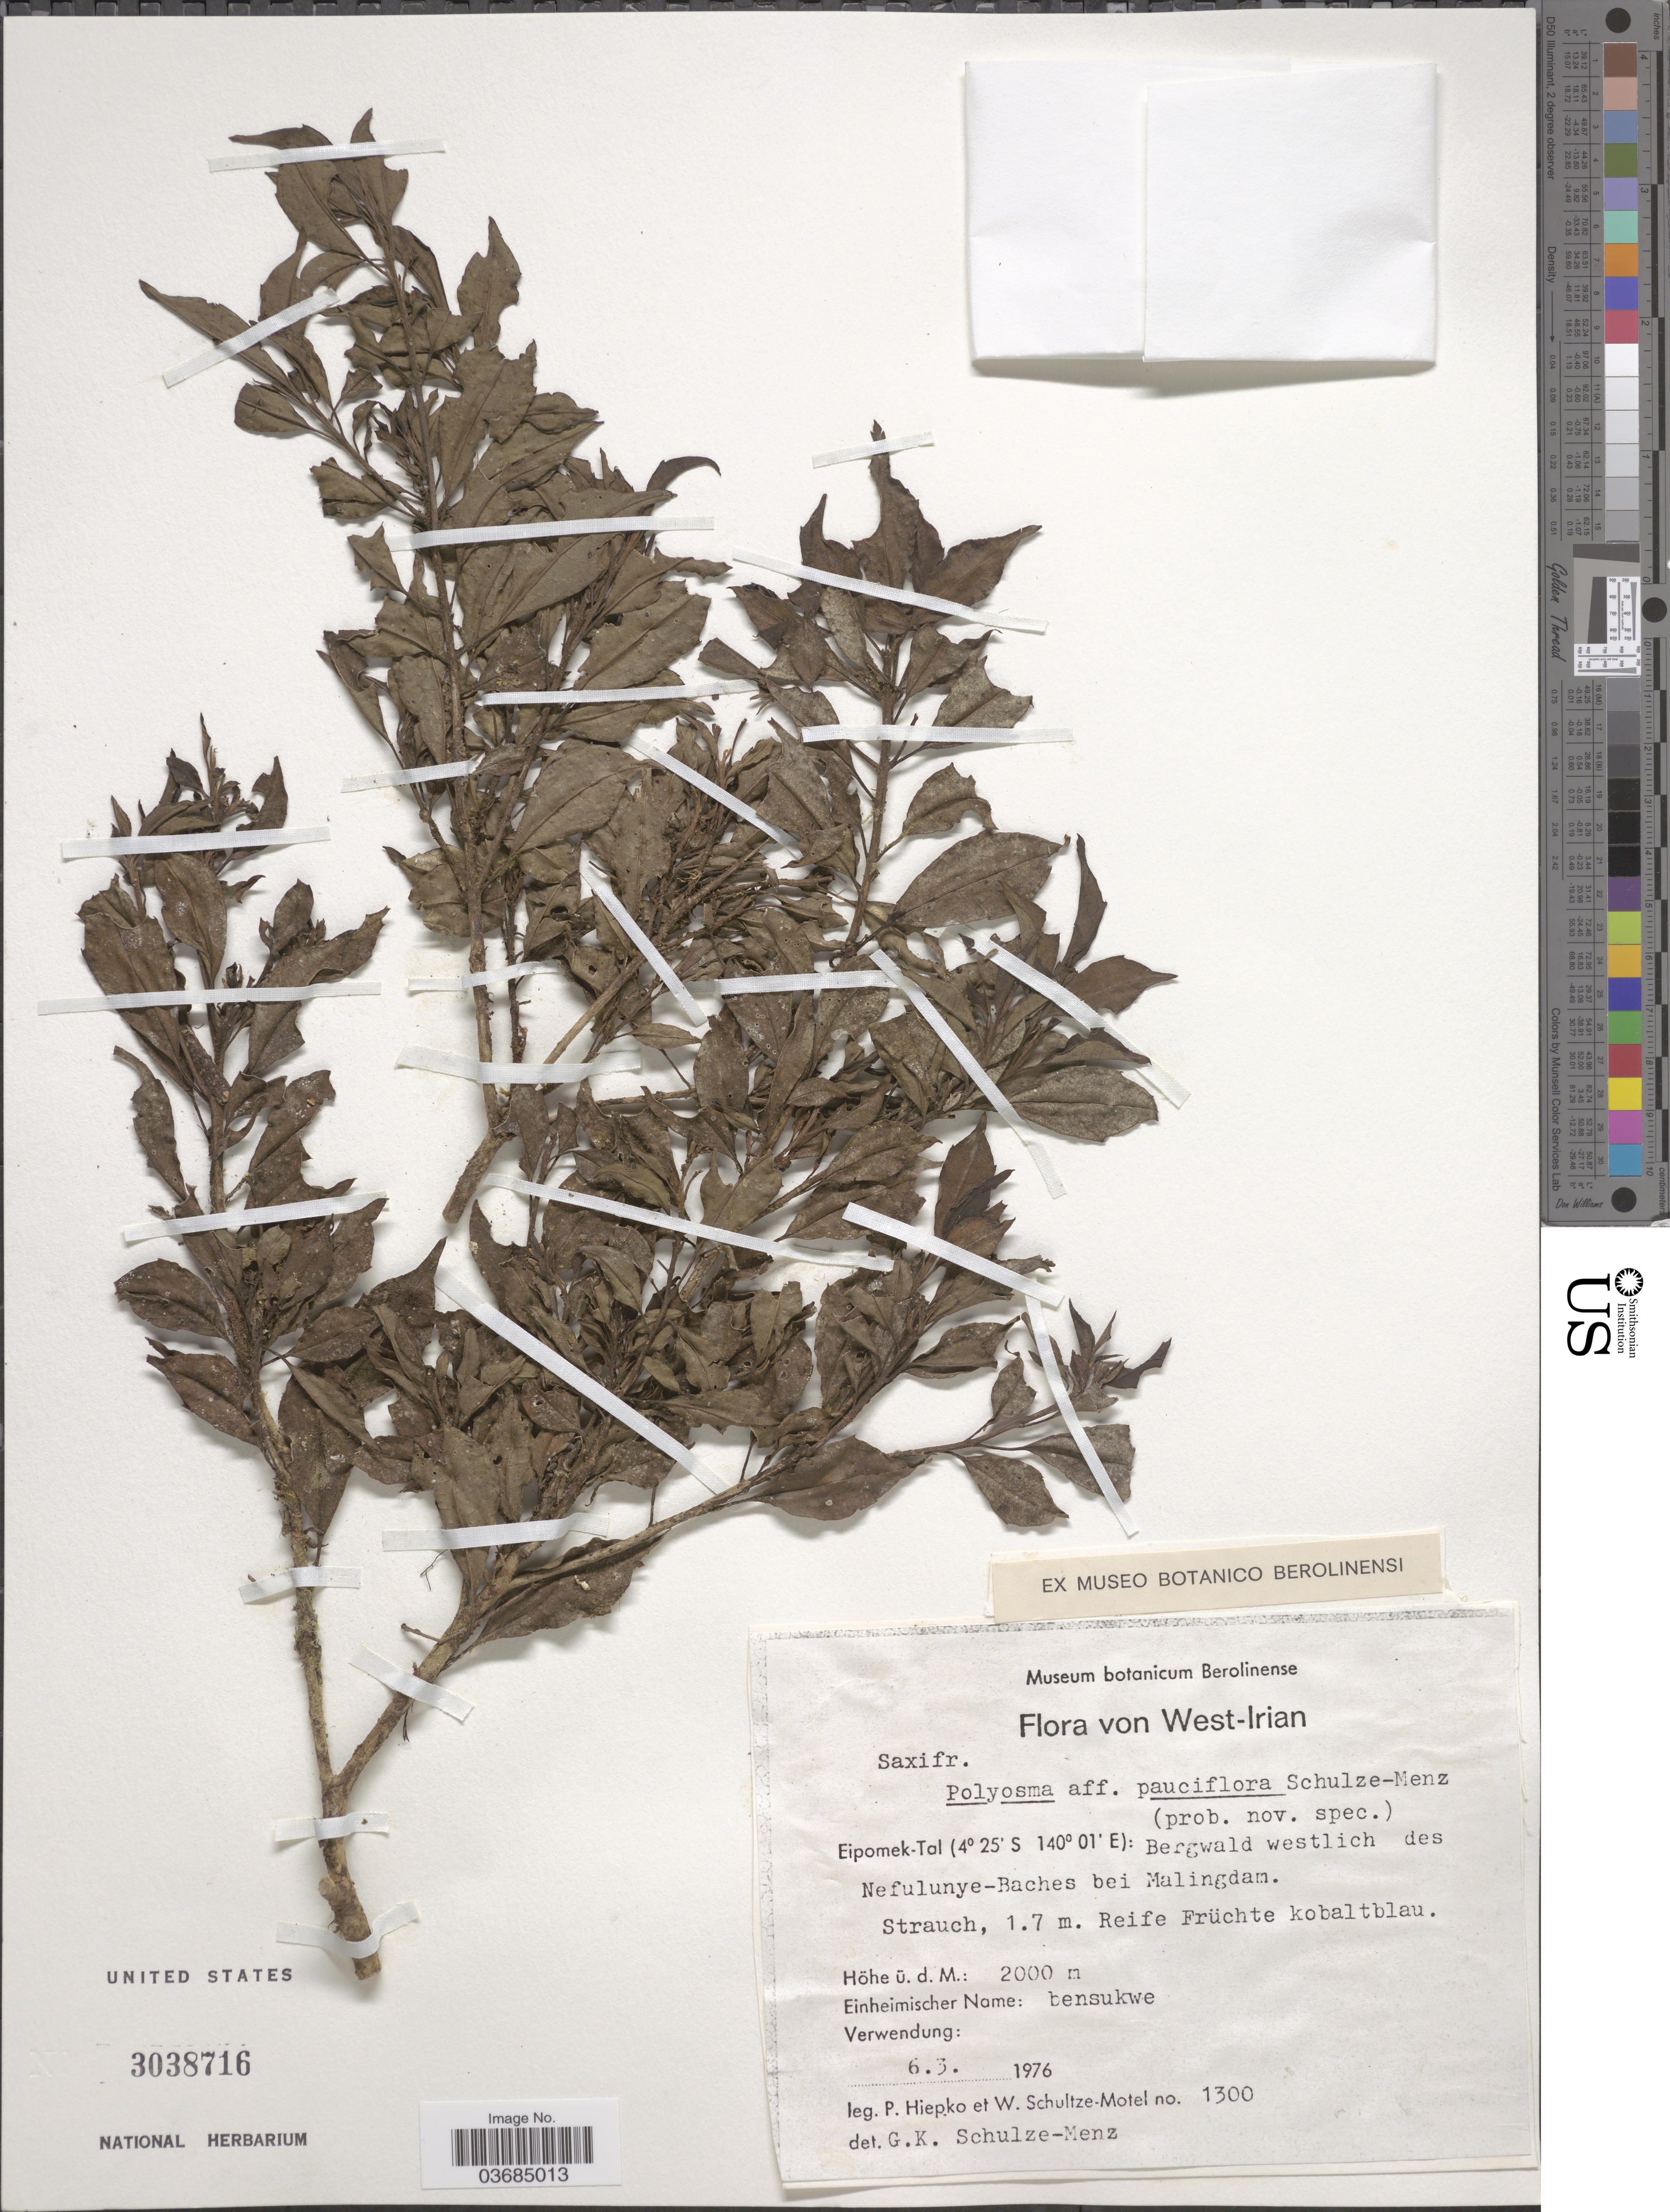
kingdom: Plantae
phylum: Tracheophyta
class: Magnoliopsida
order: Escalloniales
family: Escalloniaceae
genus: Polyosma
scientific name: Polyosma pauciflora Schulze-Menz, ined.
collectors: P. H. Hiepko & W. Schultze-Motel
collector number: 1300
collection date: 1976-03-06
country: Indonesia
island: New Guinea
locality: West-Irian. Eipomek-Tal: Bergwald westlich des Nefulunye-Baches bei Malingdam.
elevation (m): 2000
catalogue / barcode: US 3038716